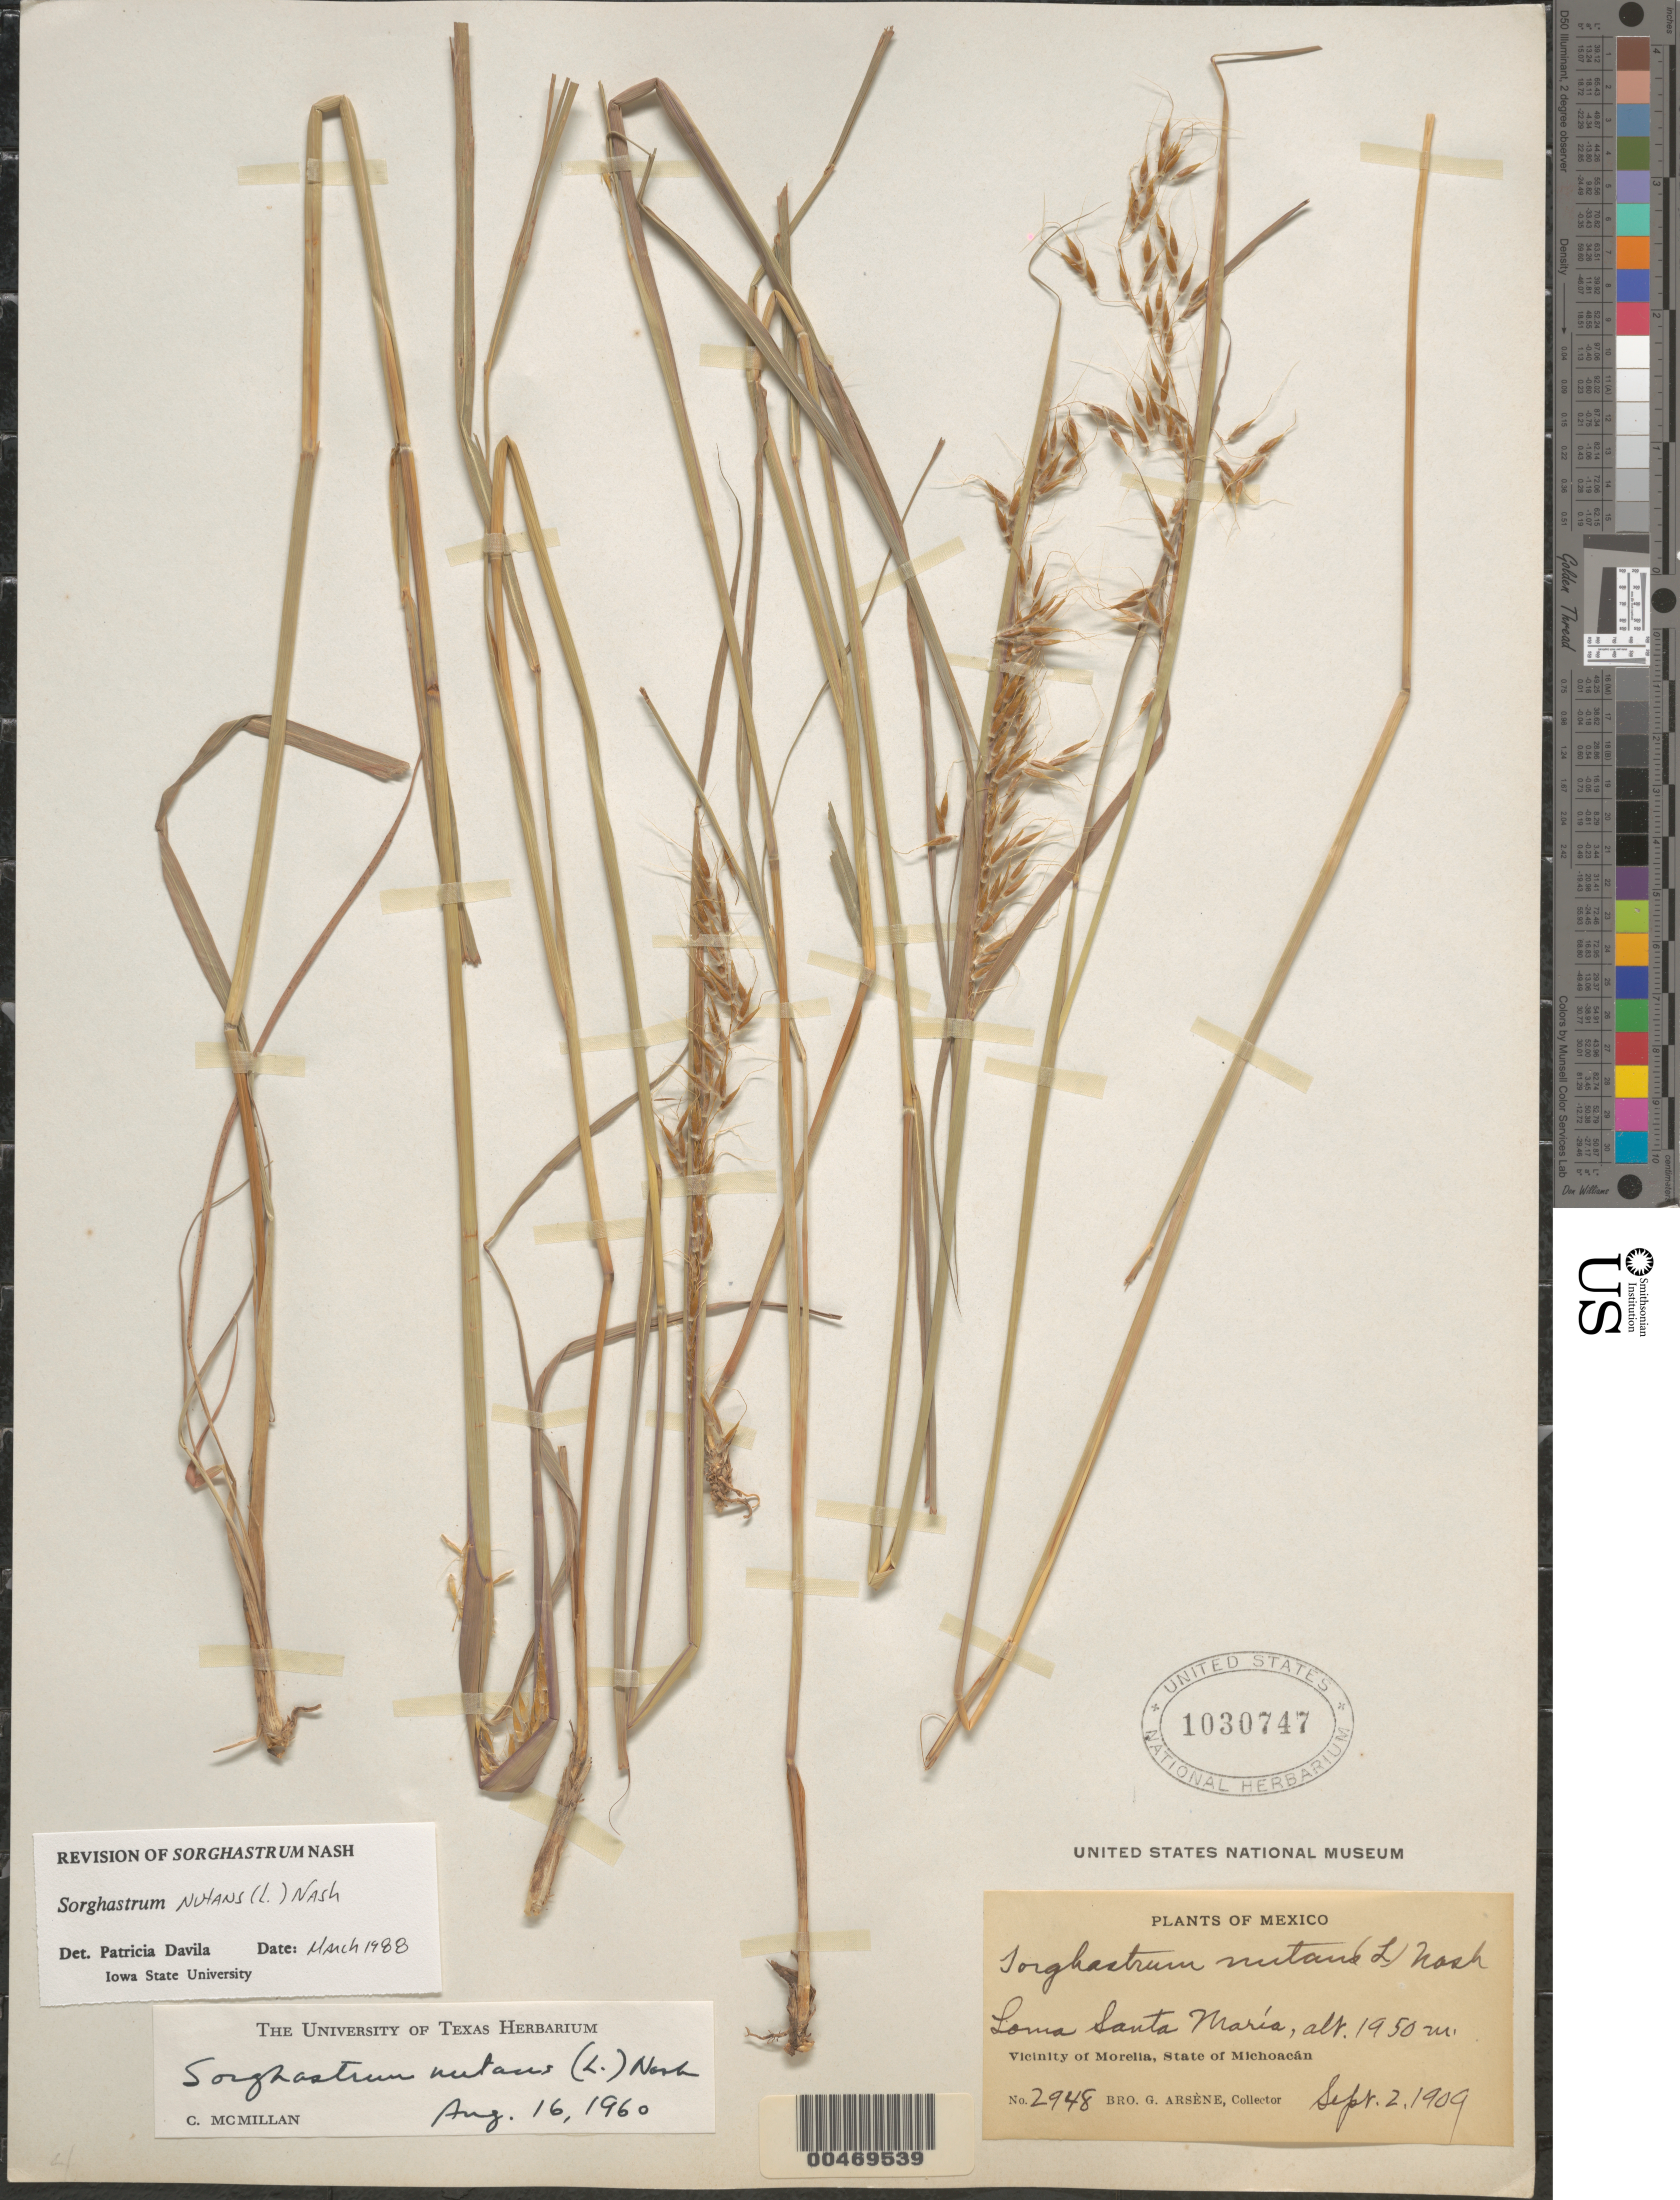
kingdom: Plantae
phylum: Tracheophyta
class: Liliopsida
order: Poales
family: Poaceae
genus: Sorghastrum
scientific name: Sorghastrum nutans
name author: (L.) Nash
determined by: Dávila, P. D.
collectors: Bro. G. Arsène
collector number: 2948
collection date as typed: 2 Sep 1909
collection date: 1909-09-02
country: Mexico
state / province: Michoacán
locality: Loma Santa Maria, vicinity of Morelia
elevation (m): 1950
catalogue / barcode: US 1030747